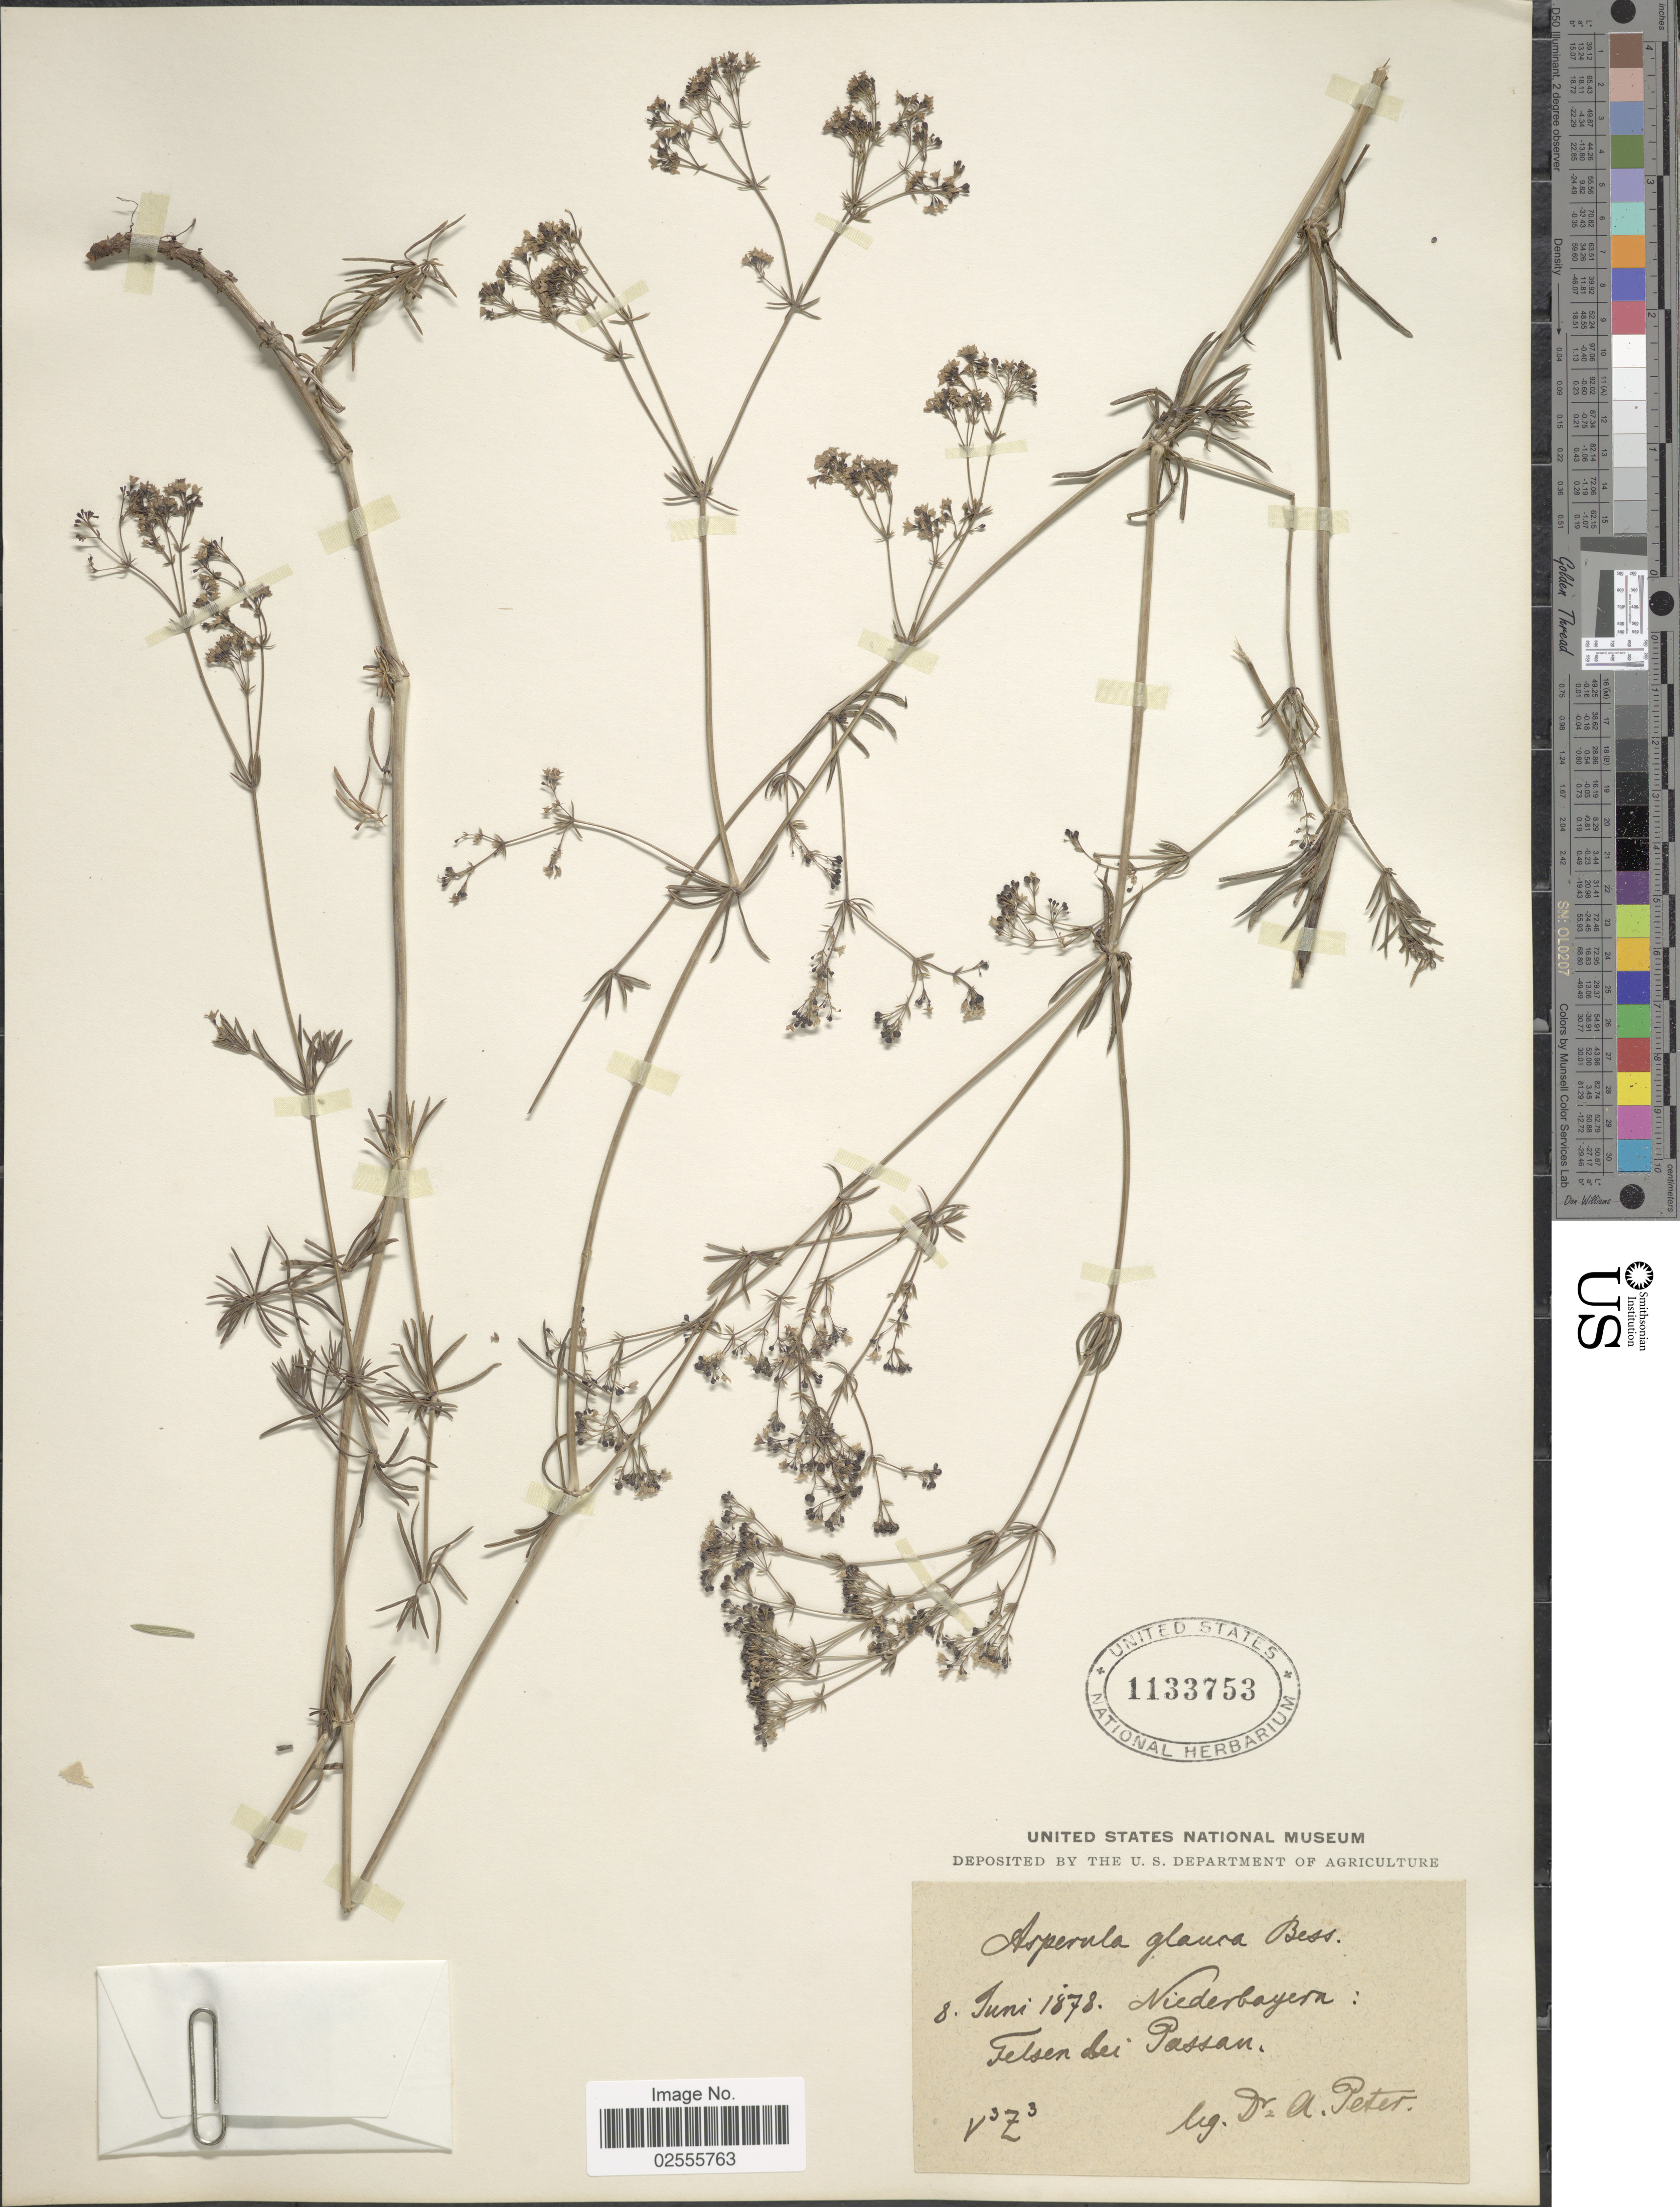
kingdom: Plantae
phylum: Tracheophyta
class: Magnoliopsida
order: Gentianales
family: Rubiaceae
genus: Asperula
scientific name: Asperula glauca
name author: L.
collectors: A. Peter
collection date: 1878-06-08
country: Germany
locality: Niederbayern: Felsen bei Passan.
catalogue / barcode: US 1133753